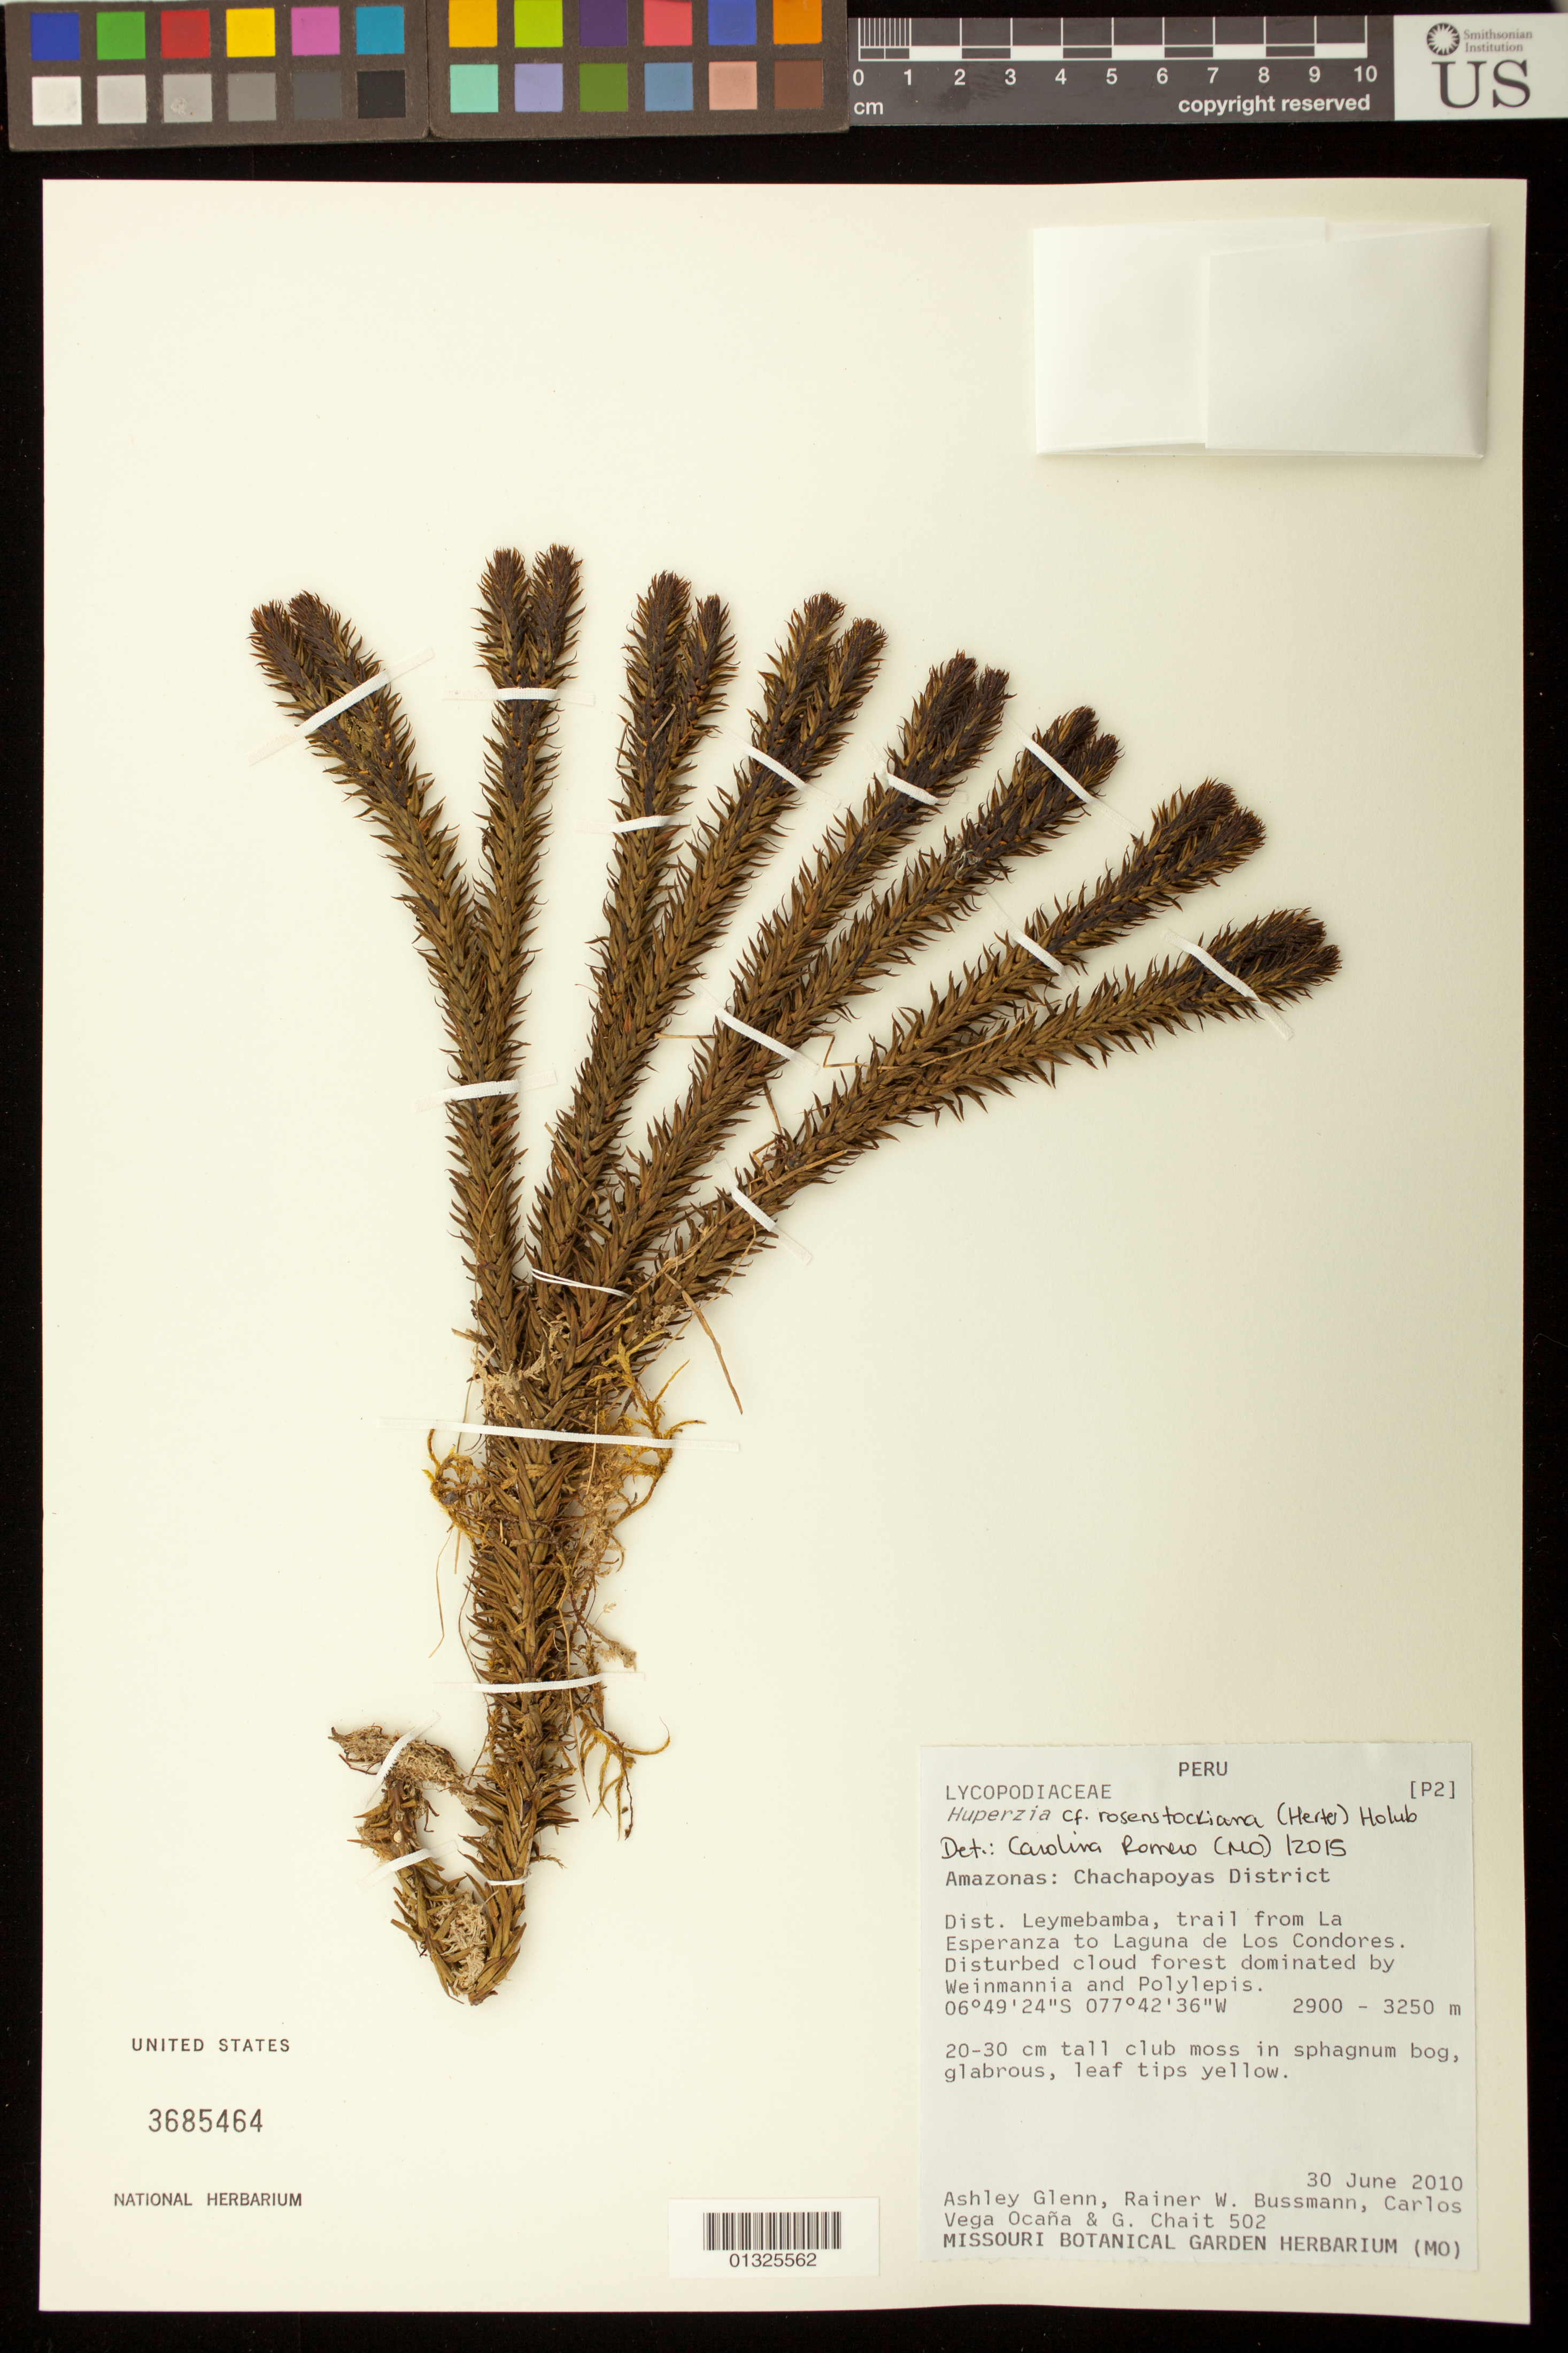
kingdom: Plantae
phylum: Tracheophyta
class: Lycopodiopsida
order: Lycopodiales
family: Lycopodiaceae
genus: Phlegmariurus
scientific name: Phlegmariurus rosenstockianus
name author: (Herter) B. Øllg.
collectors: A. Glenn, R. W. Bussmann, C. Vega Ocaña & G. Chait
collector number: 502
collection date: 2010-06-30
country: Peru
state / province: Amazonas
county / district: Chachapoyas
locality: Leymebamba District, trail from La Esperanza to Laguna de Los Condores.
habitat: Disturbed cloud forest dominated by Weinmannia and Polylepis.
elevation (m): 2900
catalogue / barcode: US 3685464